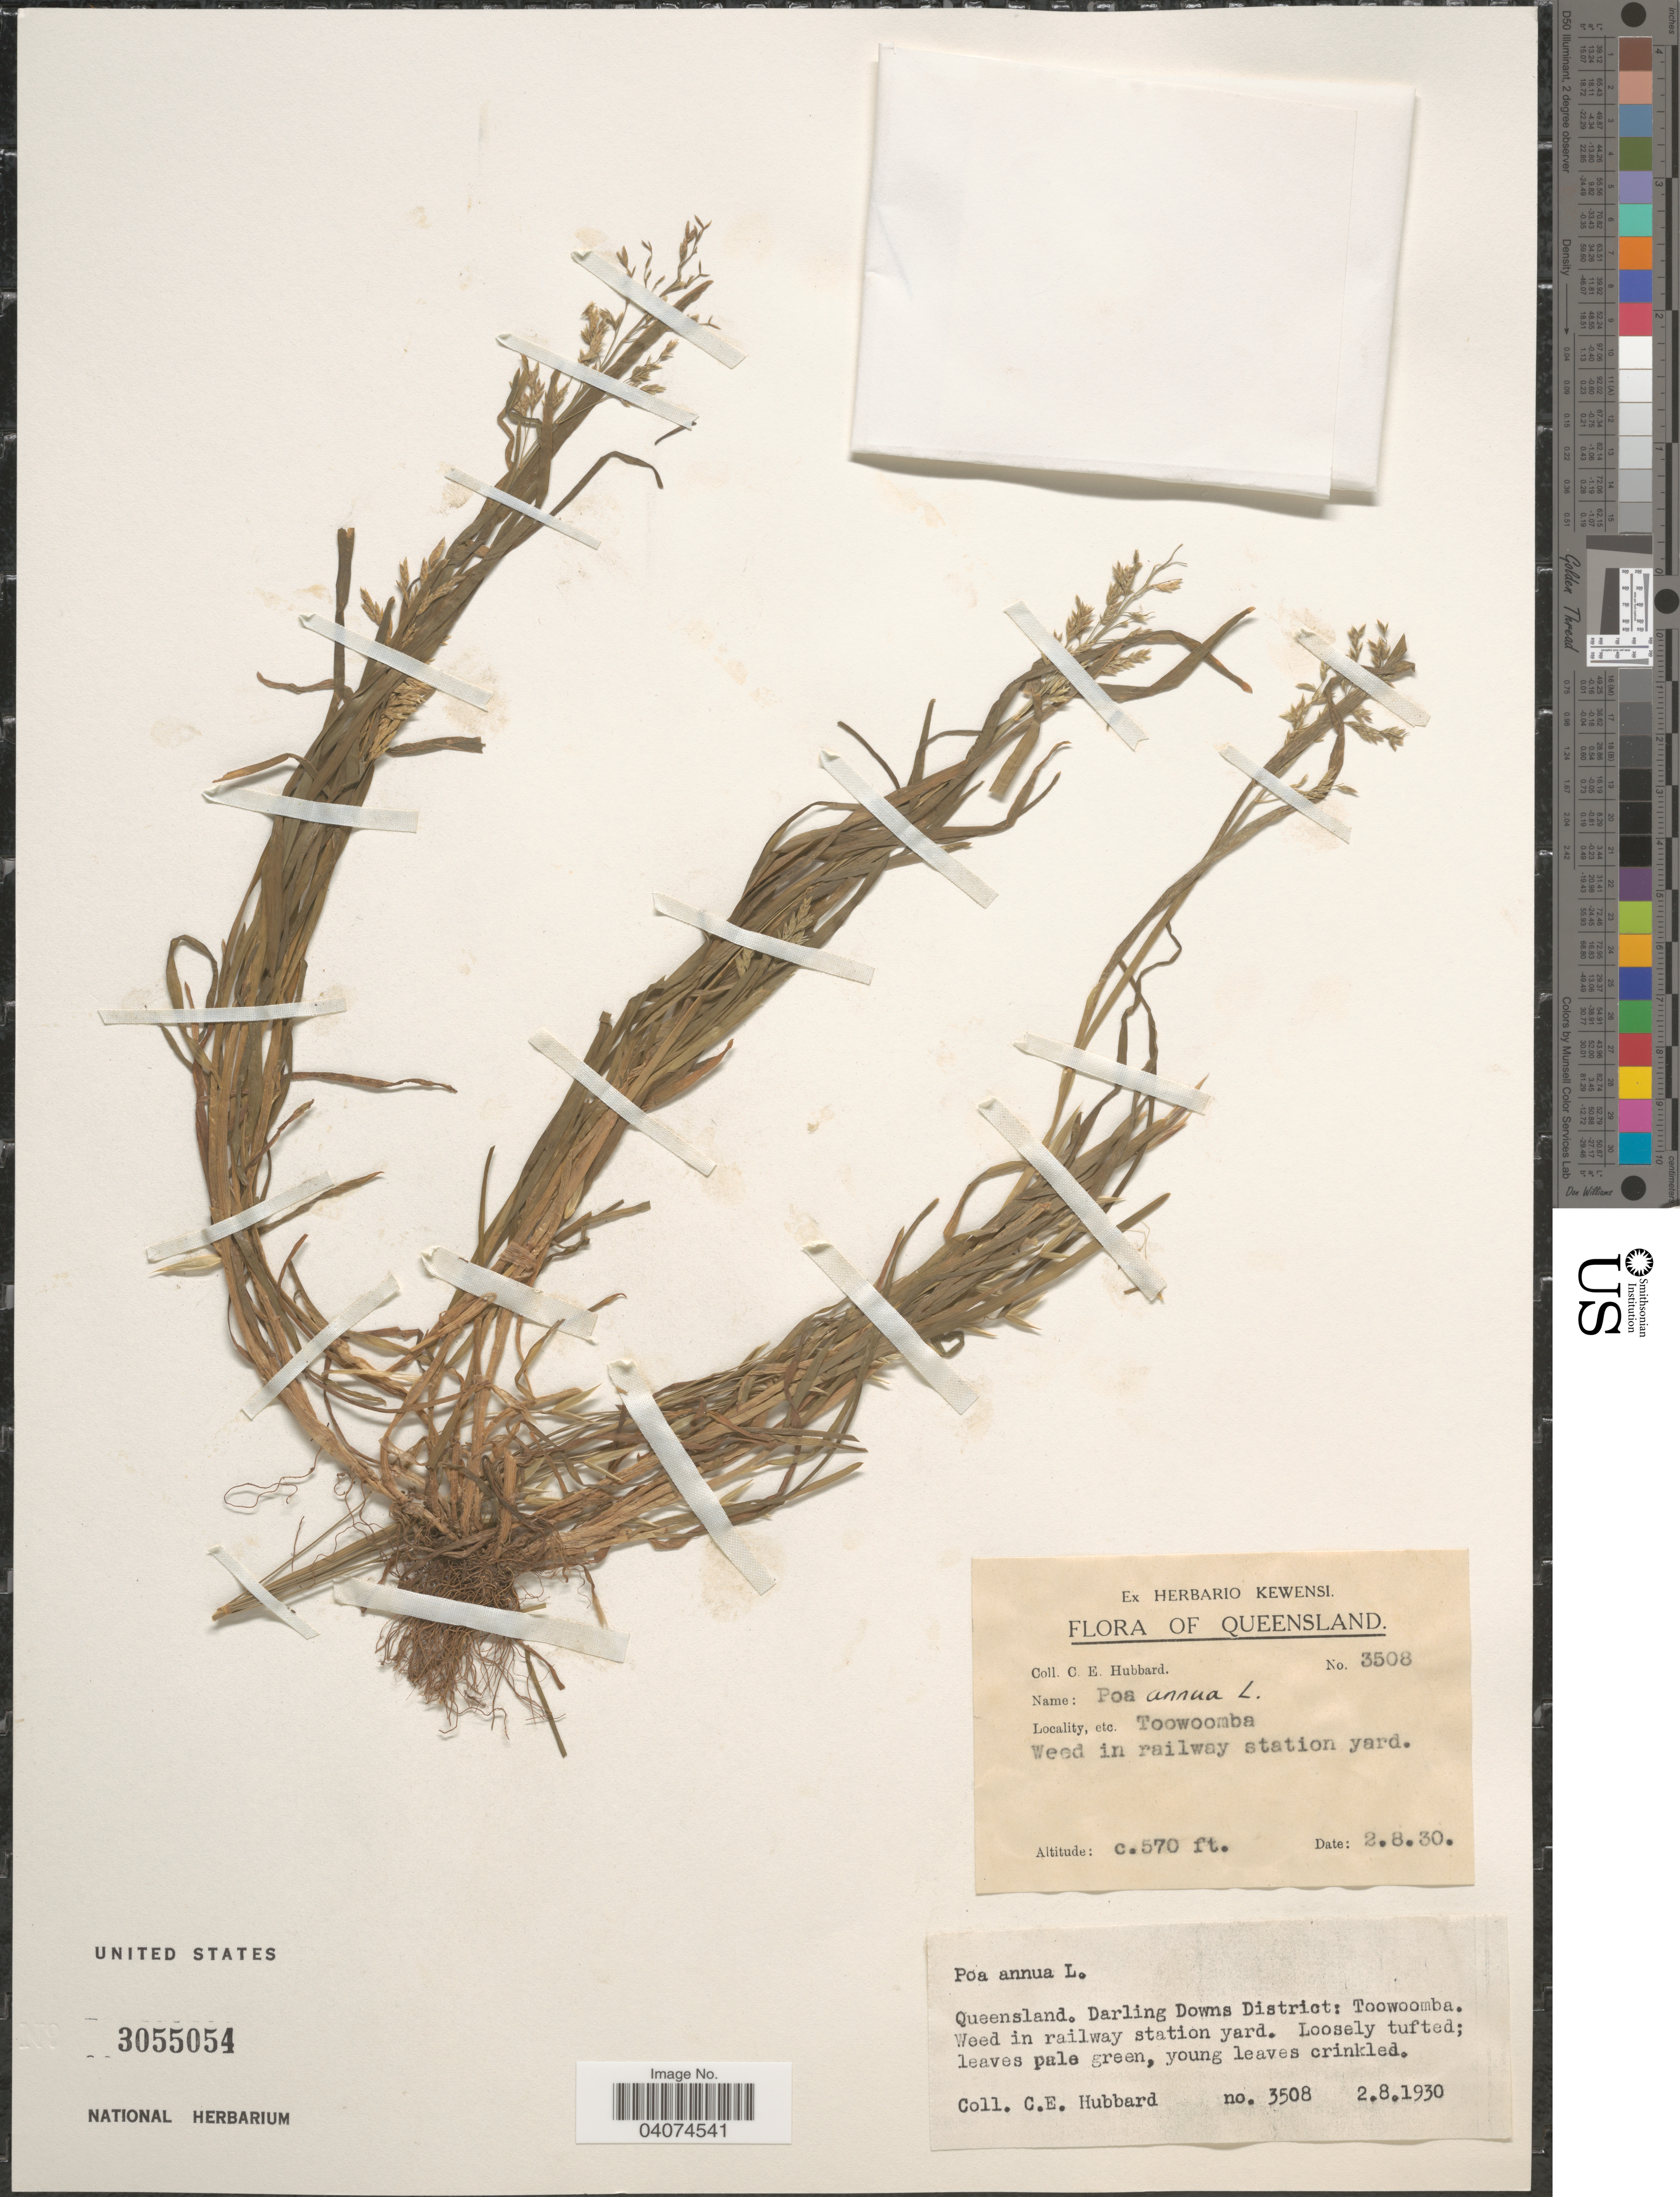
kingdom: Plantae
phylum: Tracheophyta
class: Liliopsida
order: Poales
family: Poaceae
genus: Poa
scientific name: Poa annua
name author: L.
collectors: C. E. Hubbard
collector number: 3508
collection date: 1930-08-02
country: Australia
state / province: Queensland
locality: Darling Downs District: Toowoomba. Weed in railway station yard.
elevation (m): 174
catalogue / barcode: US 3055054